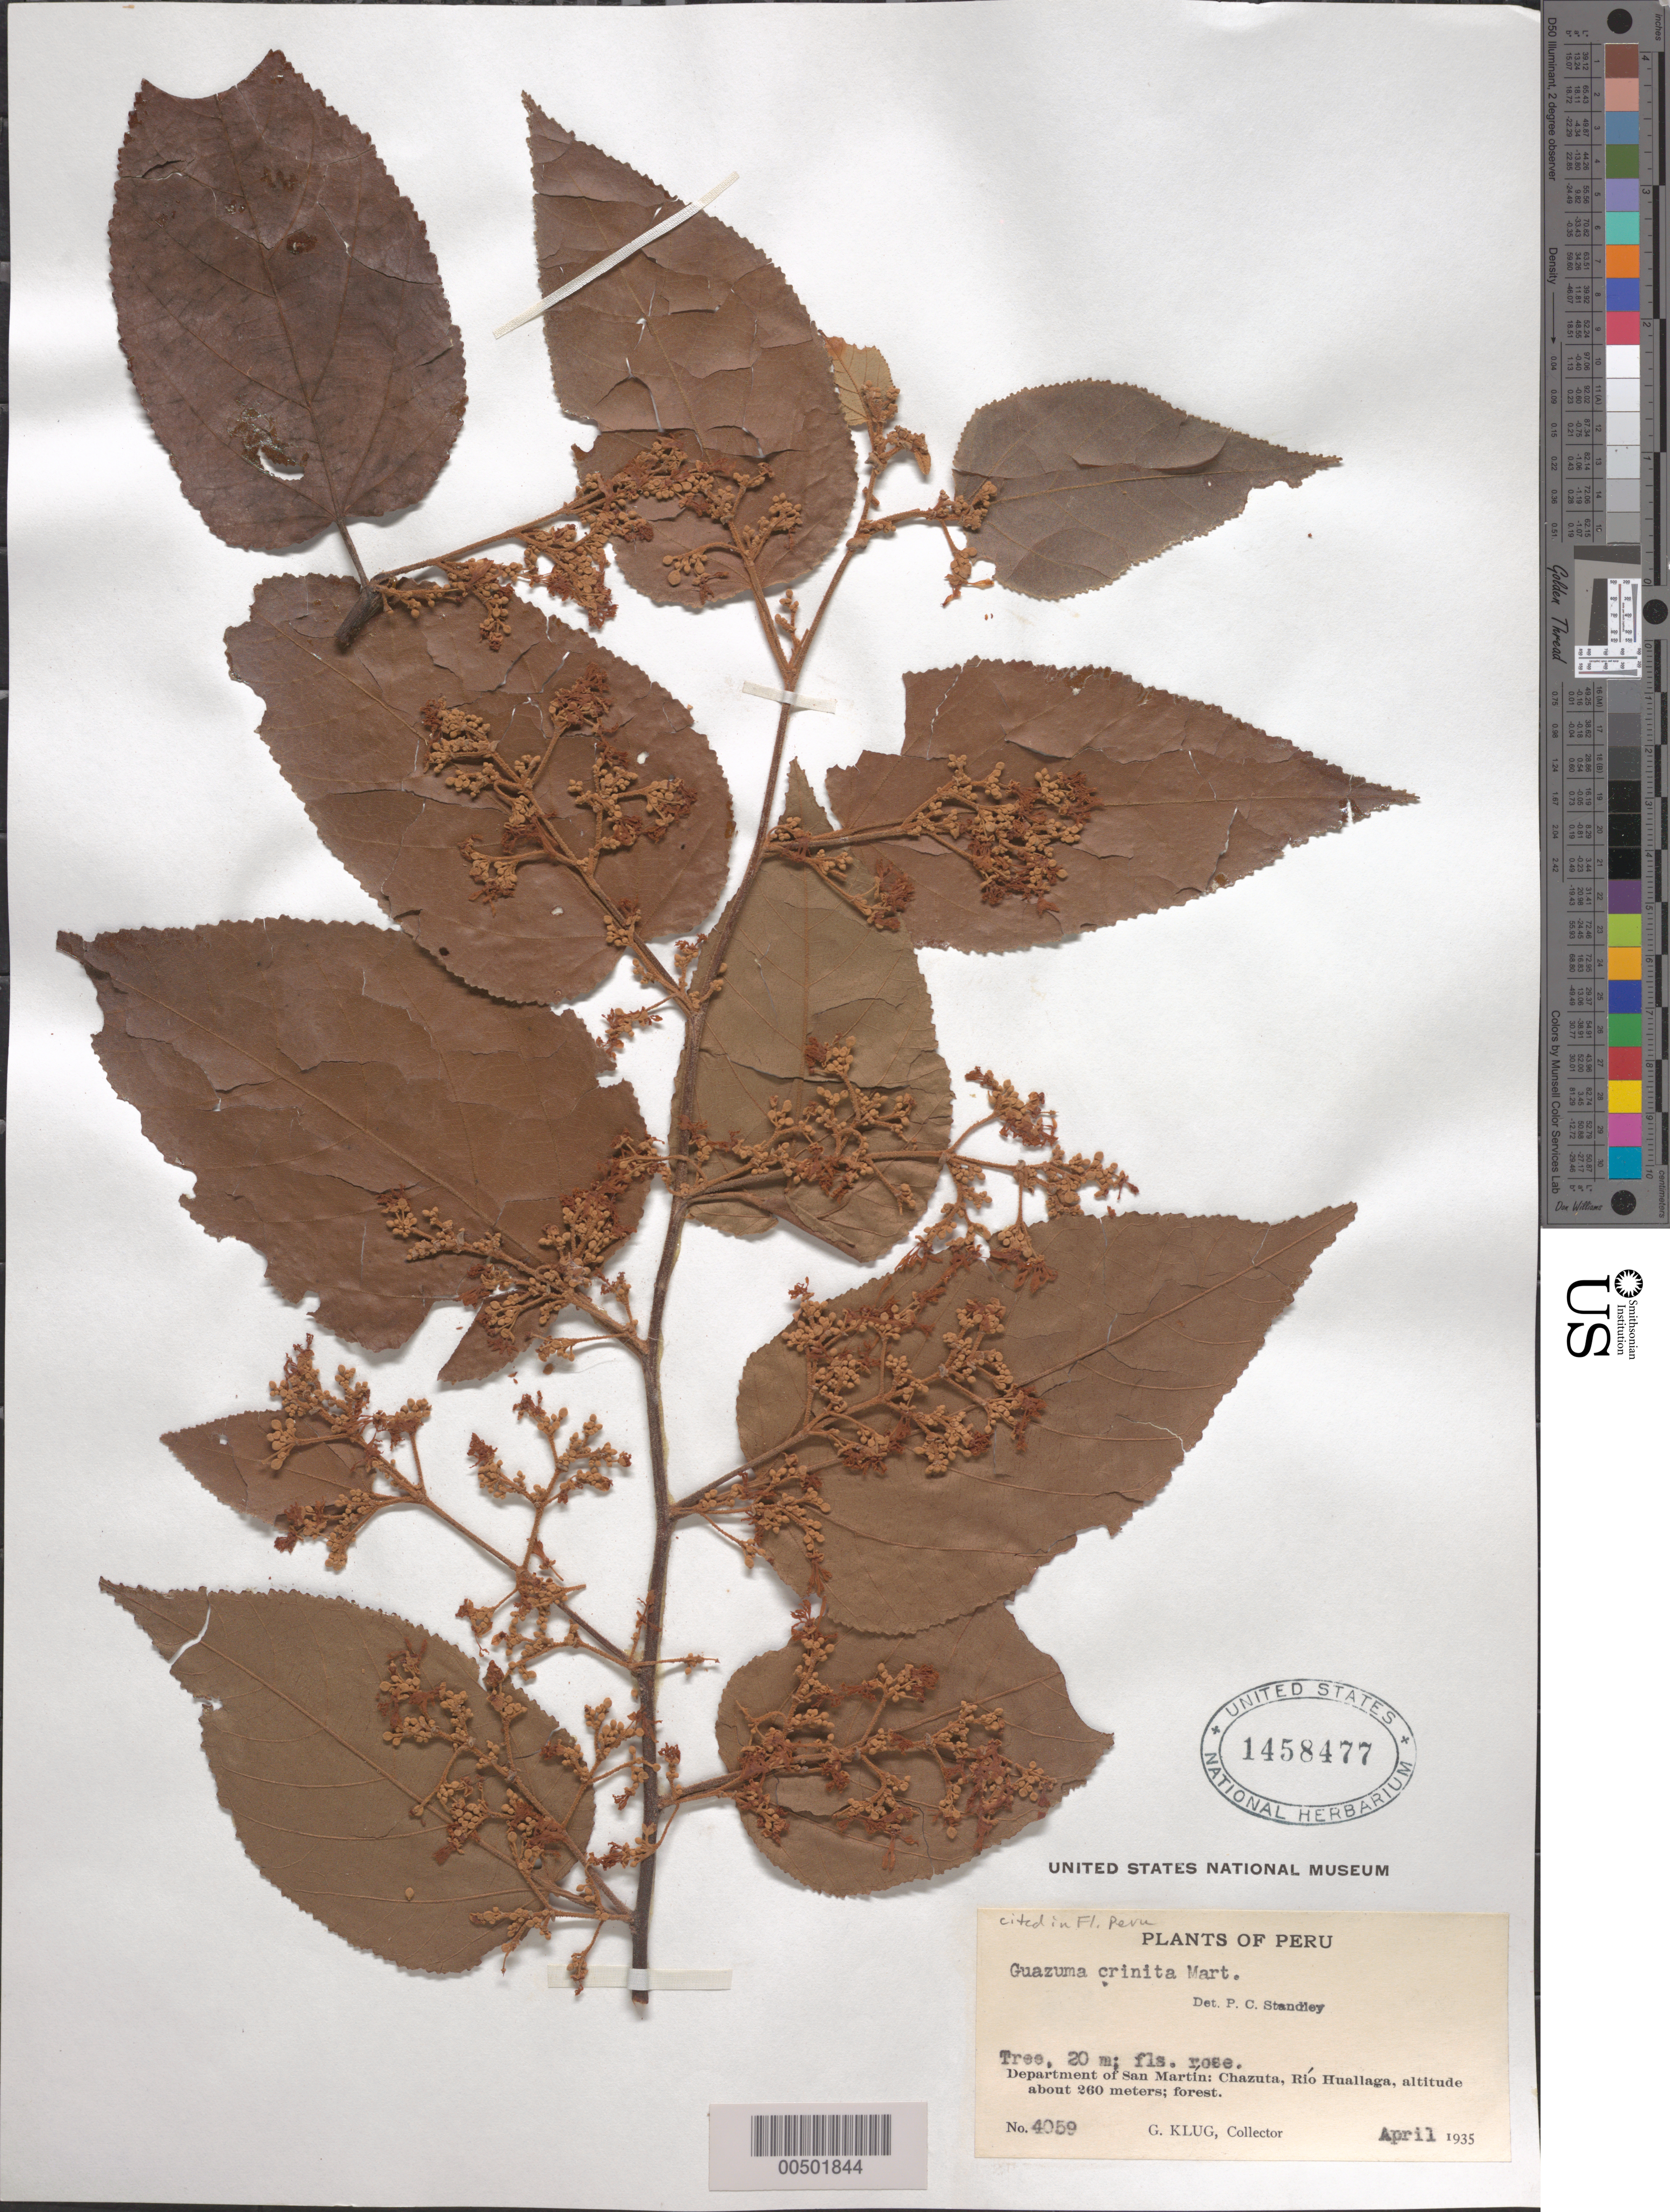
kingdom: Plantae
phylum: Tracheophyta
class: Magnoliopsida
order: Malvales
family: Malvaceae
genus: Guazuma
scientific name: Guazuma crinita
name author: Mart.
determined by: Standley, Paul C.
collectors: G. Klug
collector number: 4059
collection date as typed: Apr 1935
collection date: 1935-04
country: Peru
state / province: San Martín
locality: Chazuta, Río Huallaga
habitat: forest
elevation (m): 260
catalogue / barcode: US 1458477